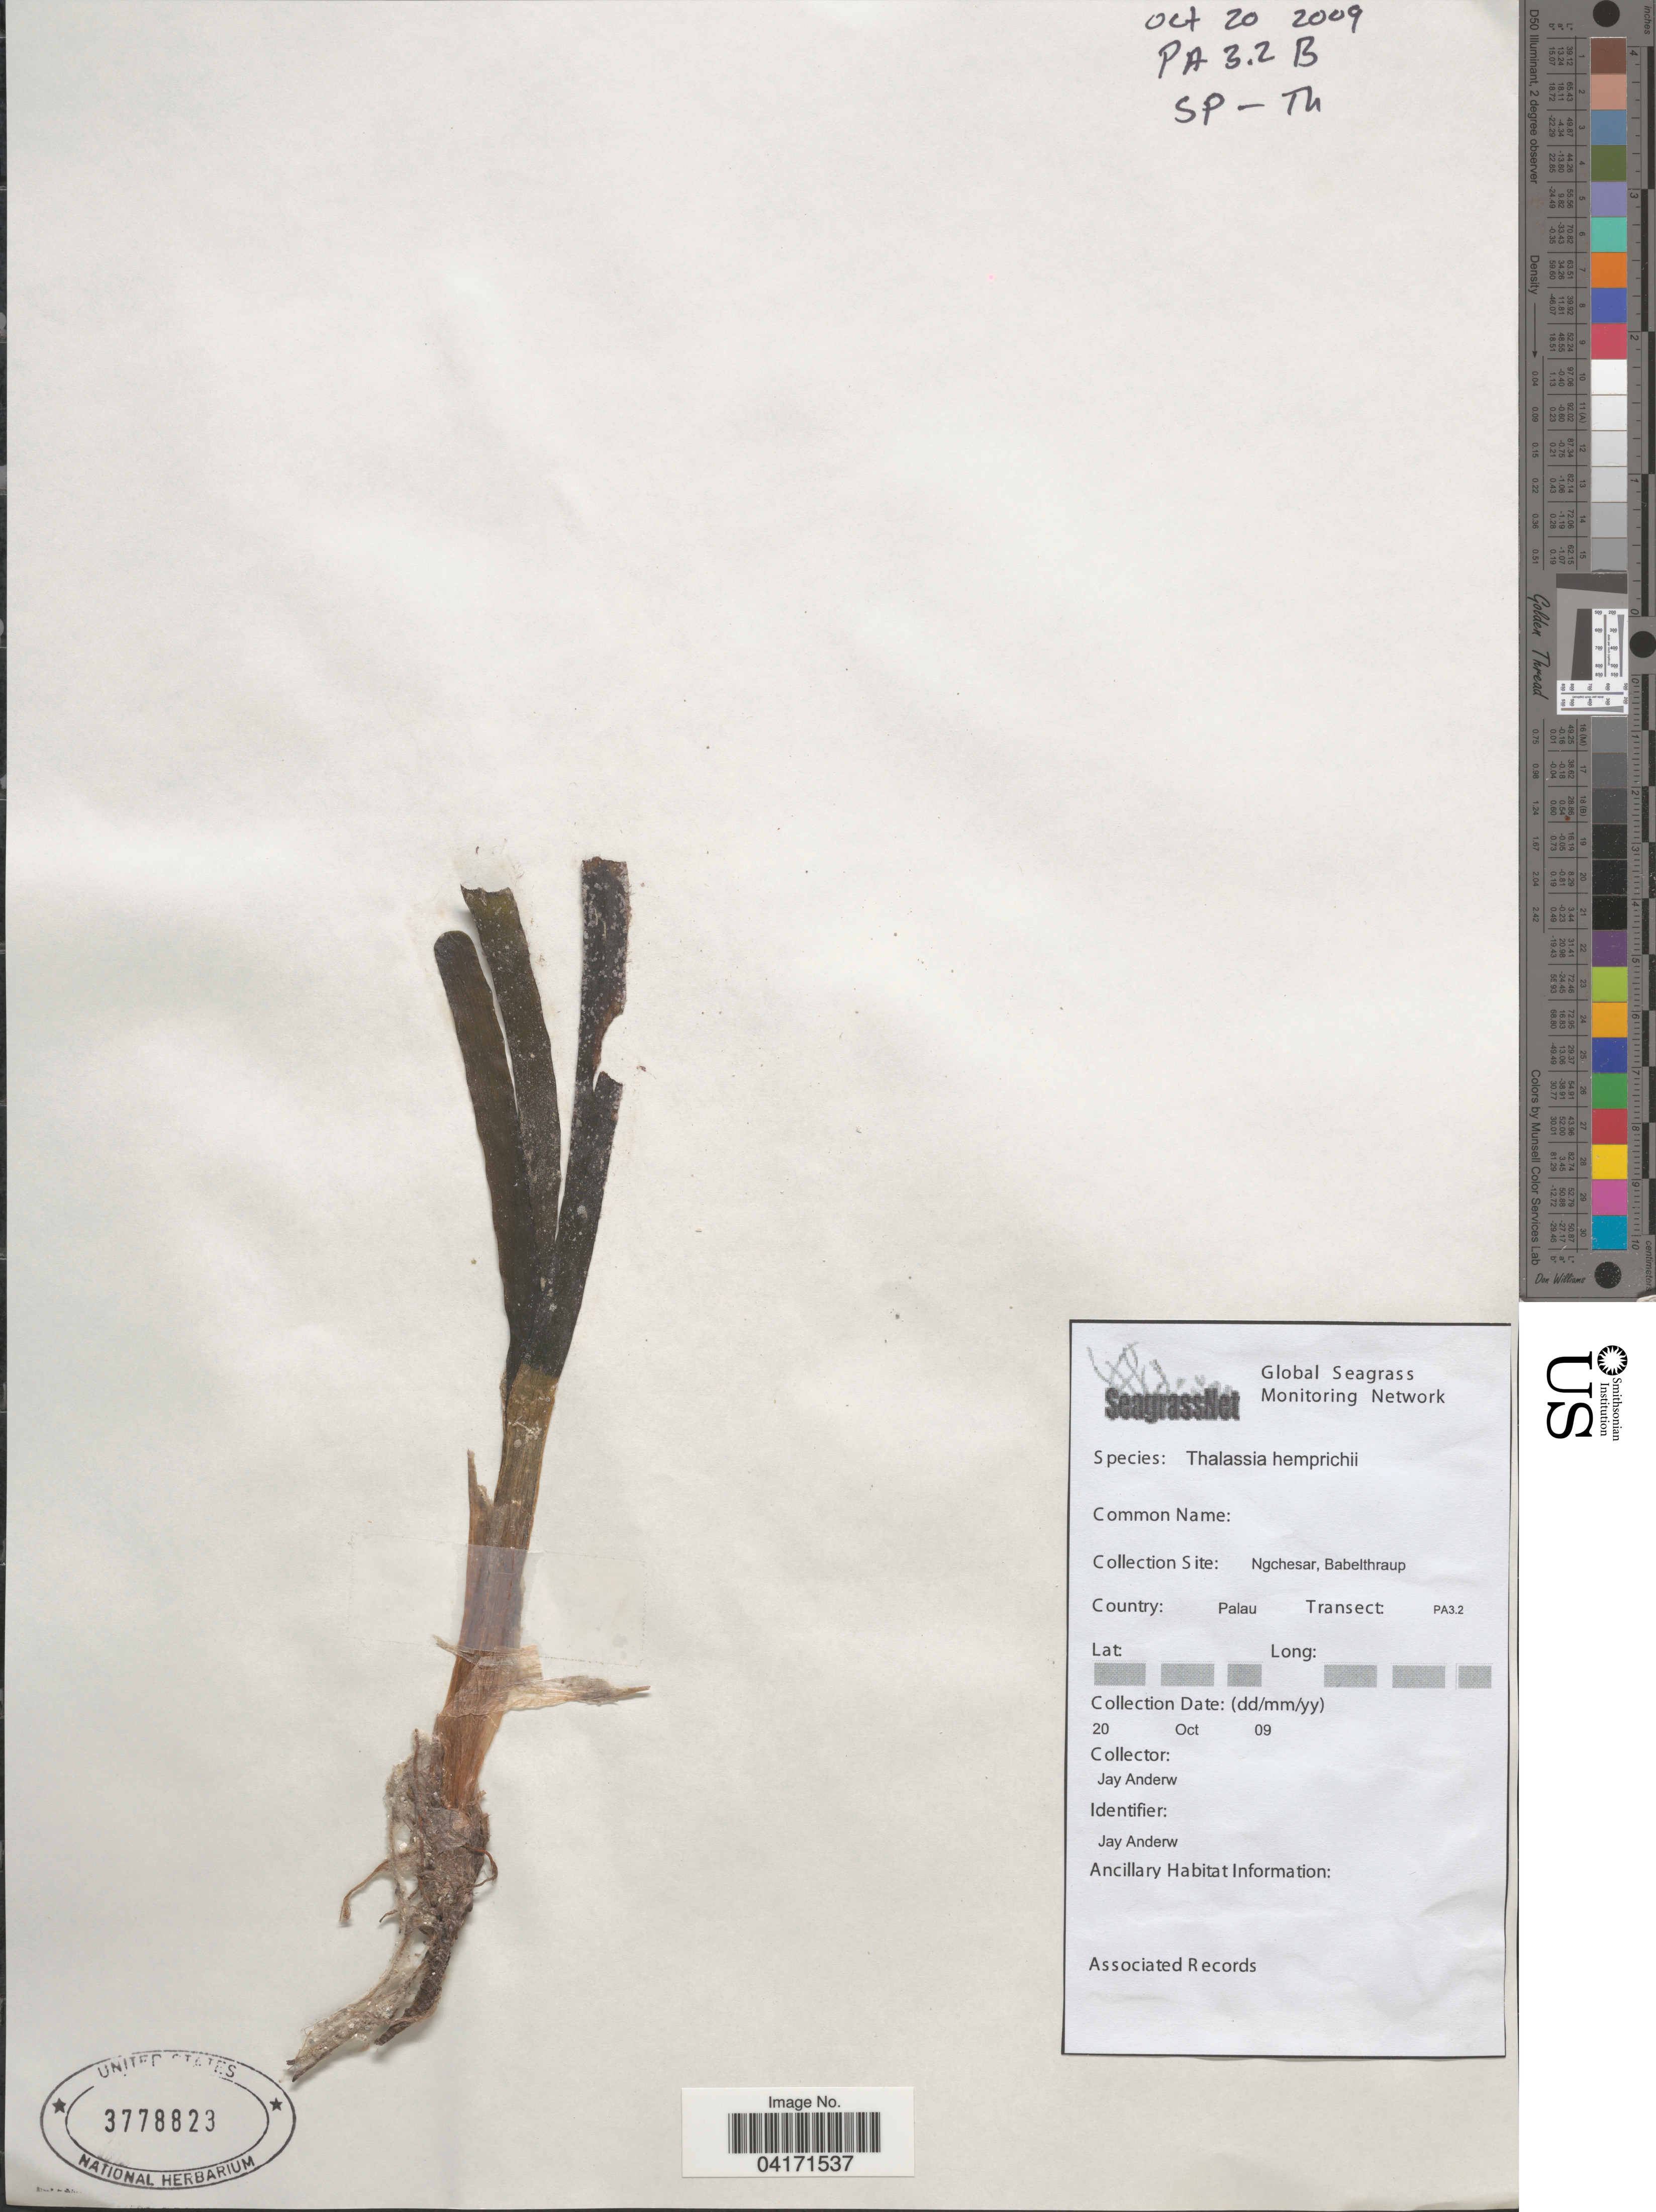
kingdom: Plantae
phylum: Tracheophyta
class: Liliopsida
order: Alismatales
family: Hydrocharitaceae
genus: Thalassia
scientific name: Thalassia hemprichii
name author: Asch.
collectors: J. Anderw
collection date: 2009-10-20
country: Palau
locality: PA 3.2 A. Ngchesar, Babelthraup. Transect: PA3.2.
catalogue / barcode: US 3778823